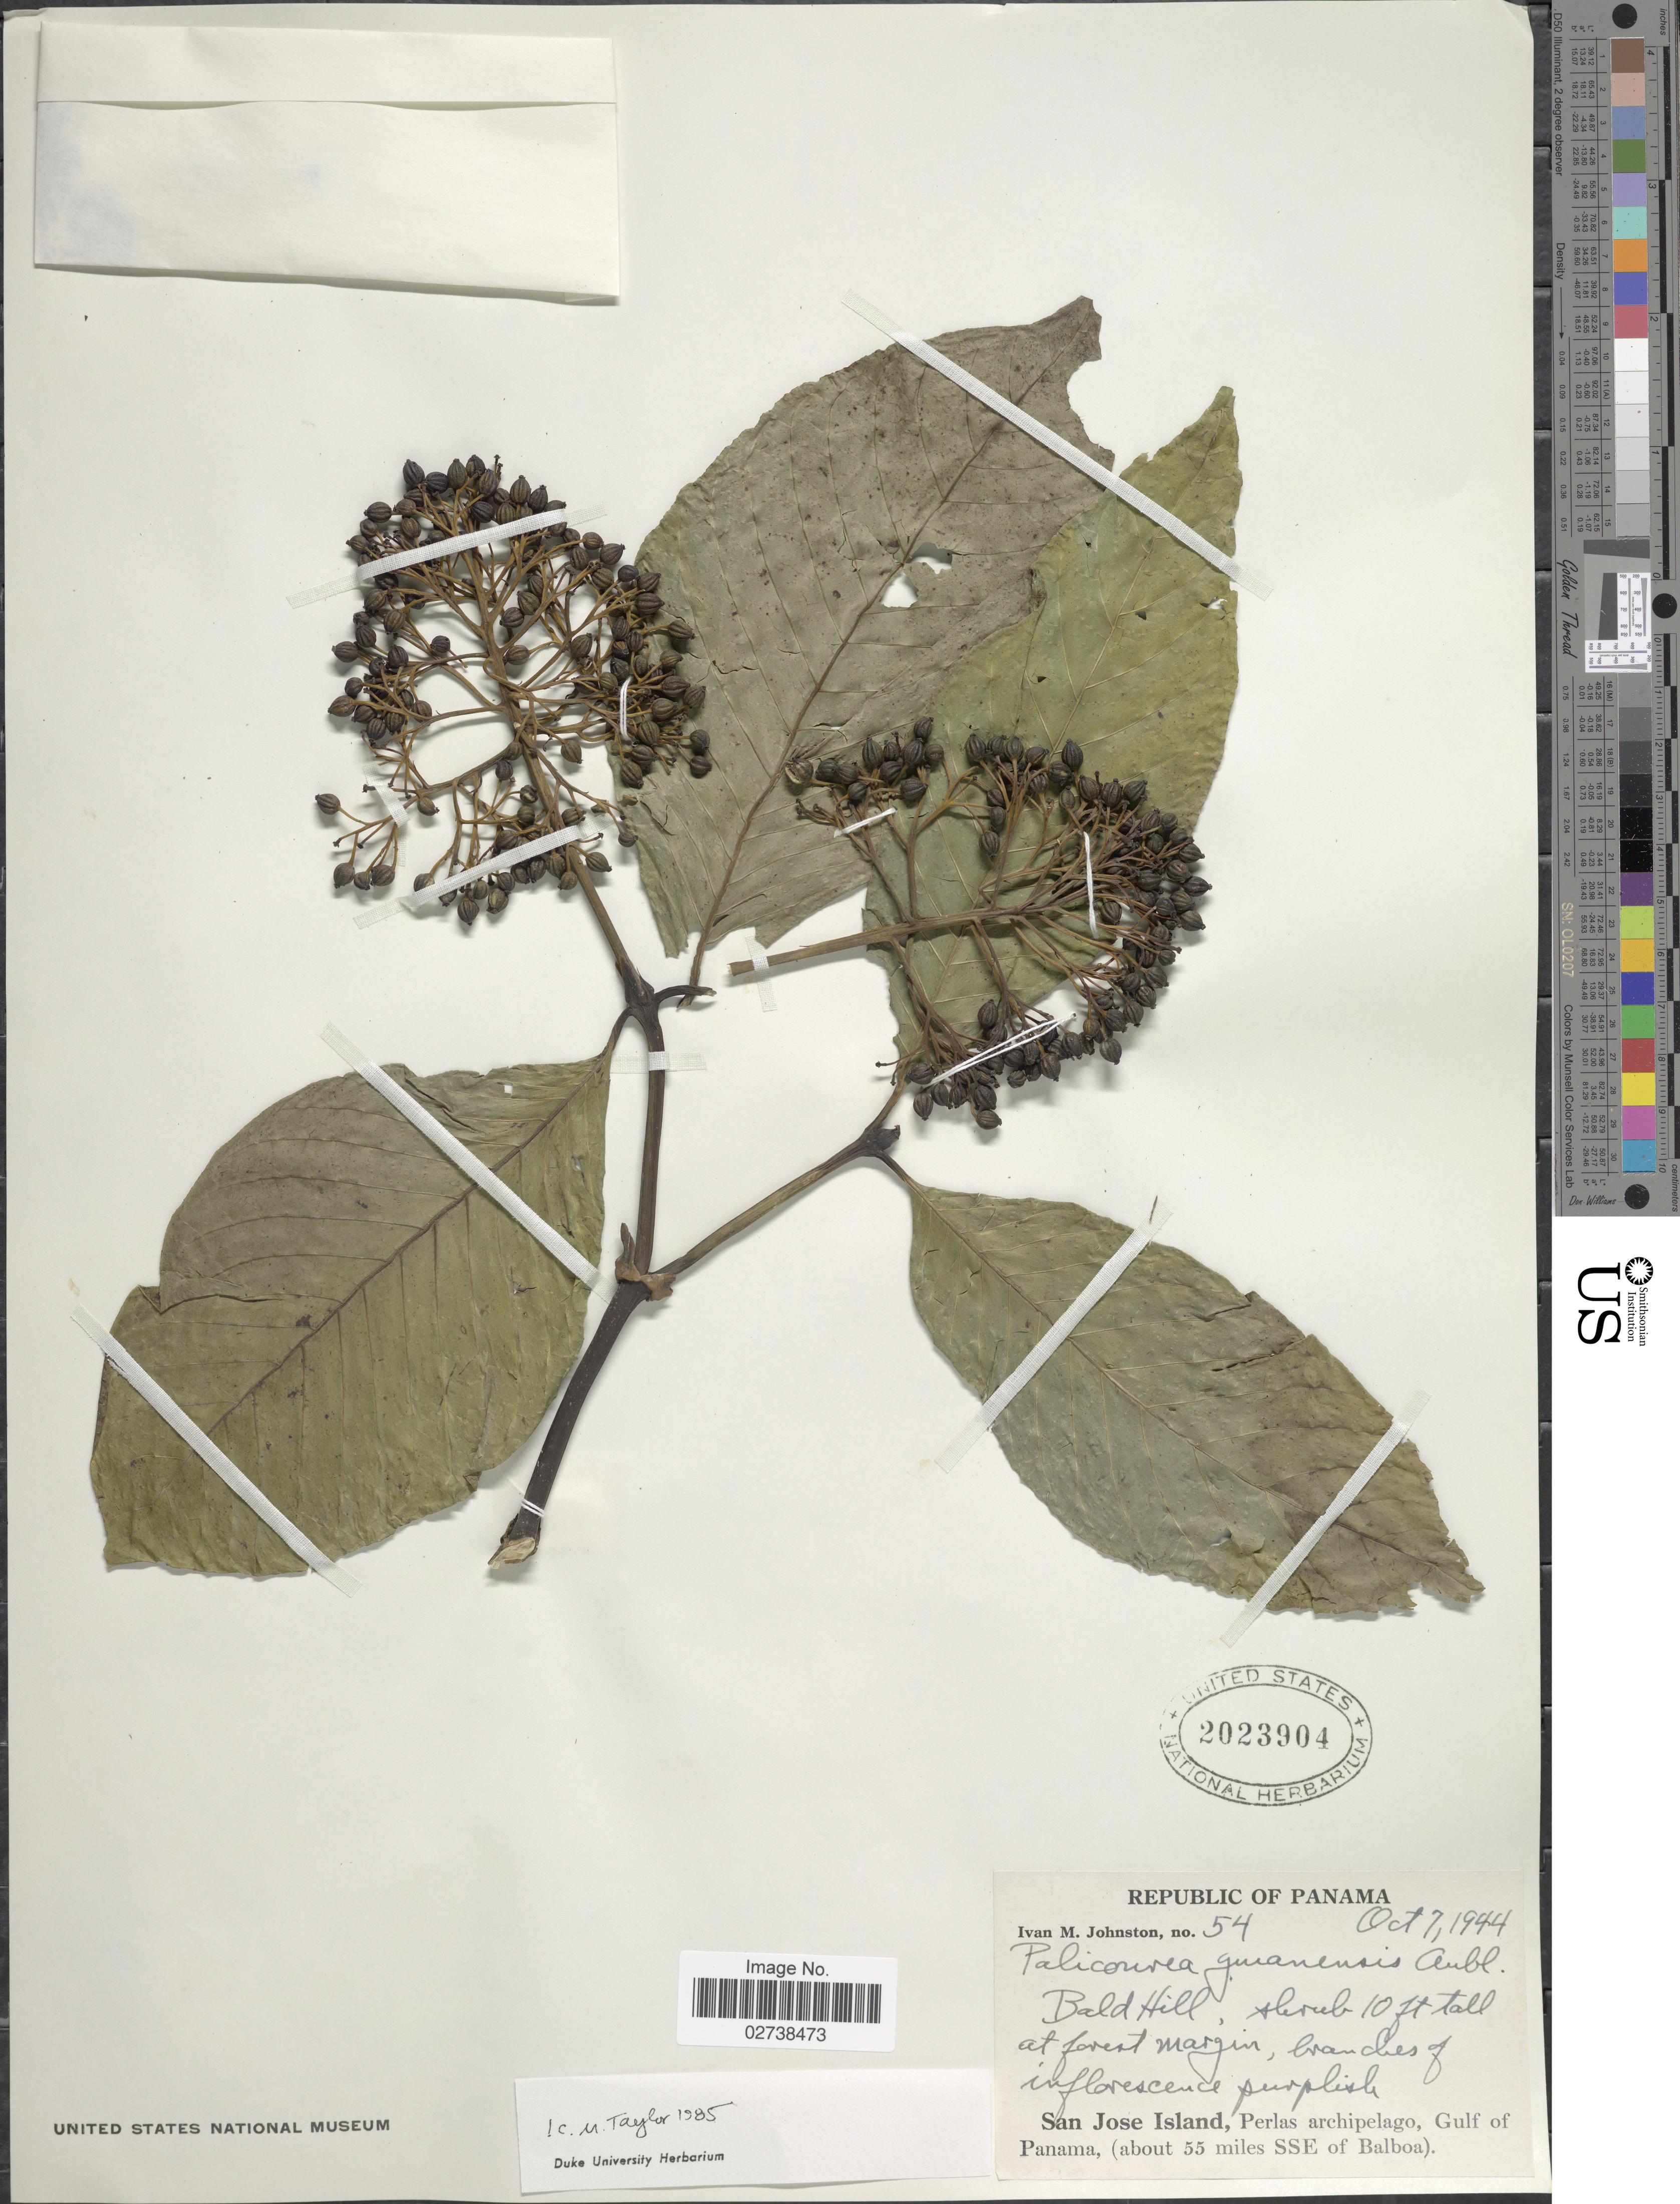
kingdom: Plantae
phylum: Tracheophyta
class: Magnoliopsida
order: Gentianales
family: Rubiaceae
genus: Palicourea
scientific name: Palicourea guianensis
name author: Aubl.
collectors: I.M. Johnston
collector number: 54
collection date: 1944-10-07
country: Panama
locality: Republic of Panama. Bald Hill. San Jose Island, Perlas archipelago, Gulf of Panama, ( about 55 miles SSE of Balboa)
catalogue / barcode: US 2023904